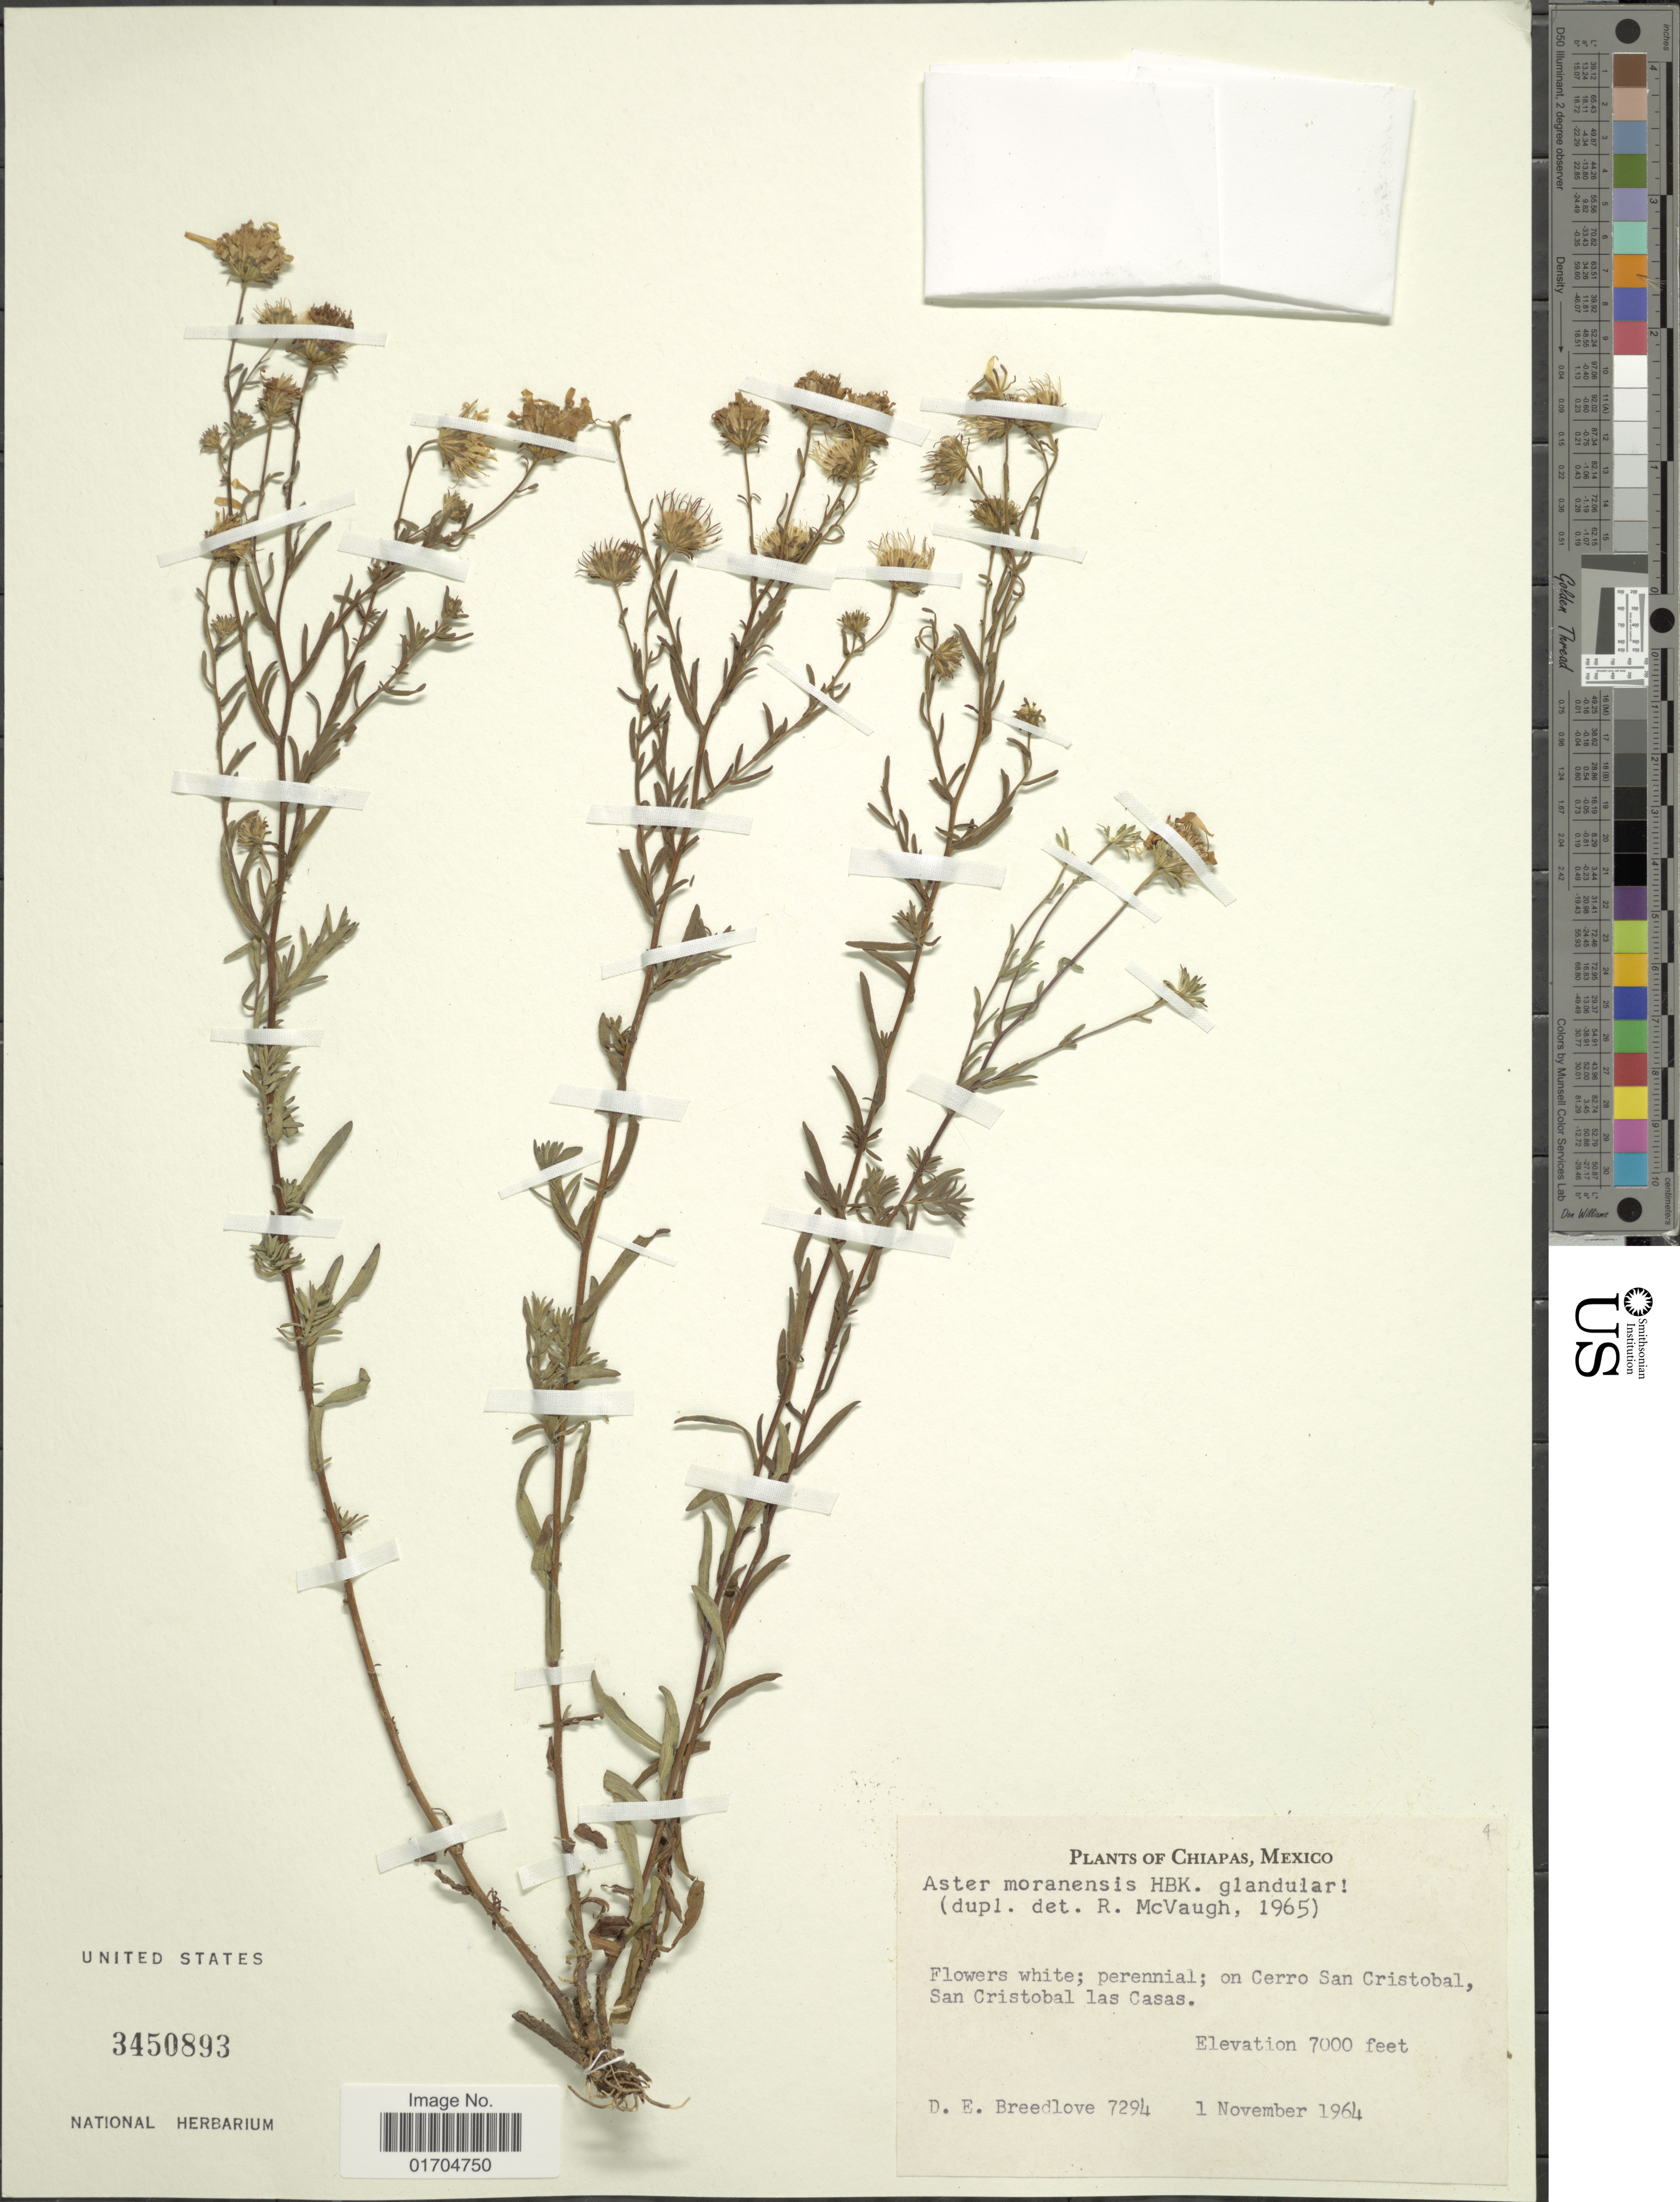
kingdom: Plantae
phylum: Tracheophyta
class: Magnoliopsida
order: Asterales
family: Asteraceae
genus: Symphyotrichum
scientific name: Symphyotrichum moranense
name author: (Kunth) G.L. Nesom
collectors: D. E. Breedlove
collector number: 7294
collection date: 1964-11-01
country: Mexico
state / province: Chiapas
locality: On Cerro San Cristobal, San Cristobal las Casas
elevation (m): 2134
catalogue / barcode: US 3450893